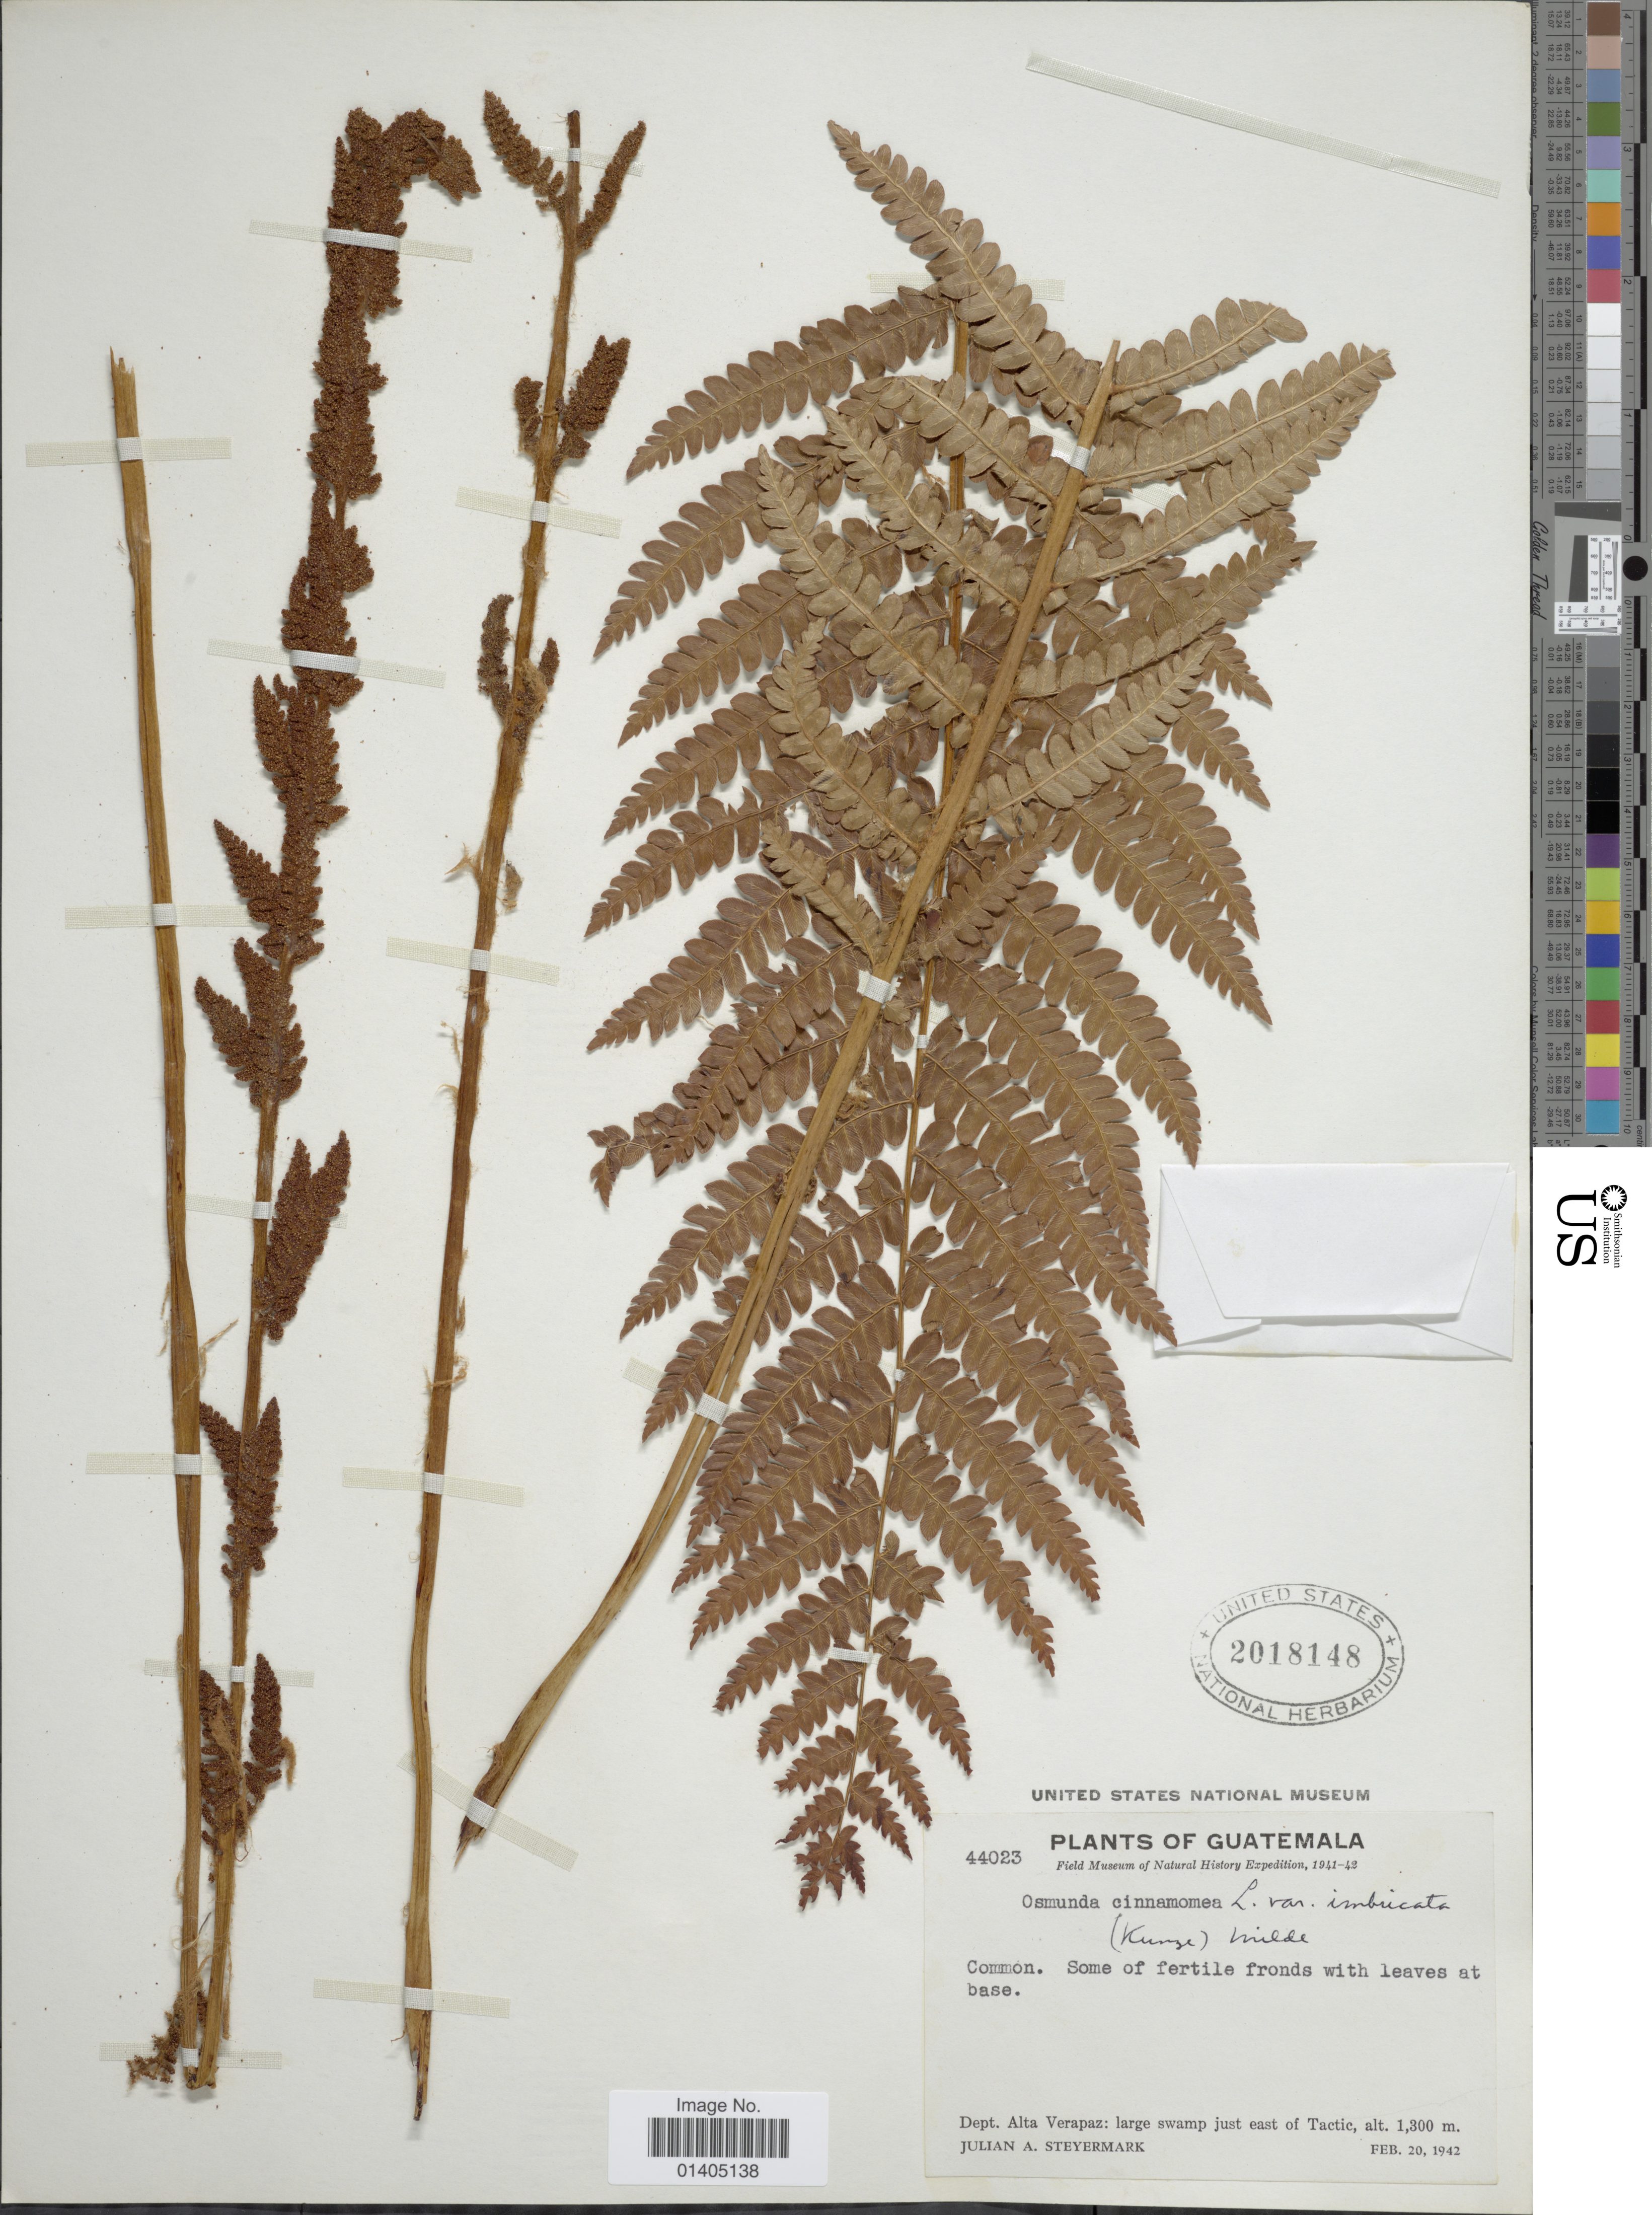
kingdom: Plantae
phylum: Tracheophyta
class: Polypodiopsida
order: Osmundales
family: Osmundaceae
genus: Osmundastrum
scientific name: Osmundastrum cinnamomeum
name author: (L.) C. Presl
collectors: J. Steyermark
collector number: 44023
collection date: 1942-02-20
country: Guatemala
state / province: Alta Verapaz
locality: Some of fertile fronds with leaves at base, Dept Alta Verapaz: large swamp just east of Tactic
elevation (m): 1300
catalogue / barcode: US 2018148